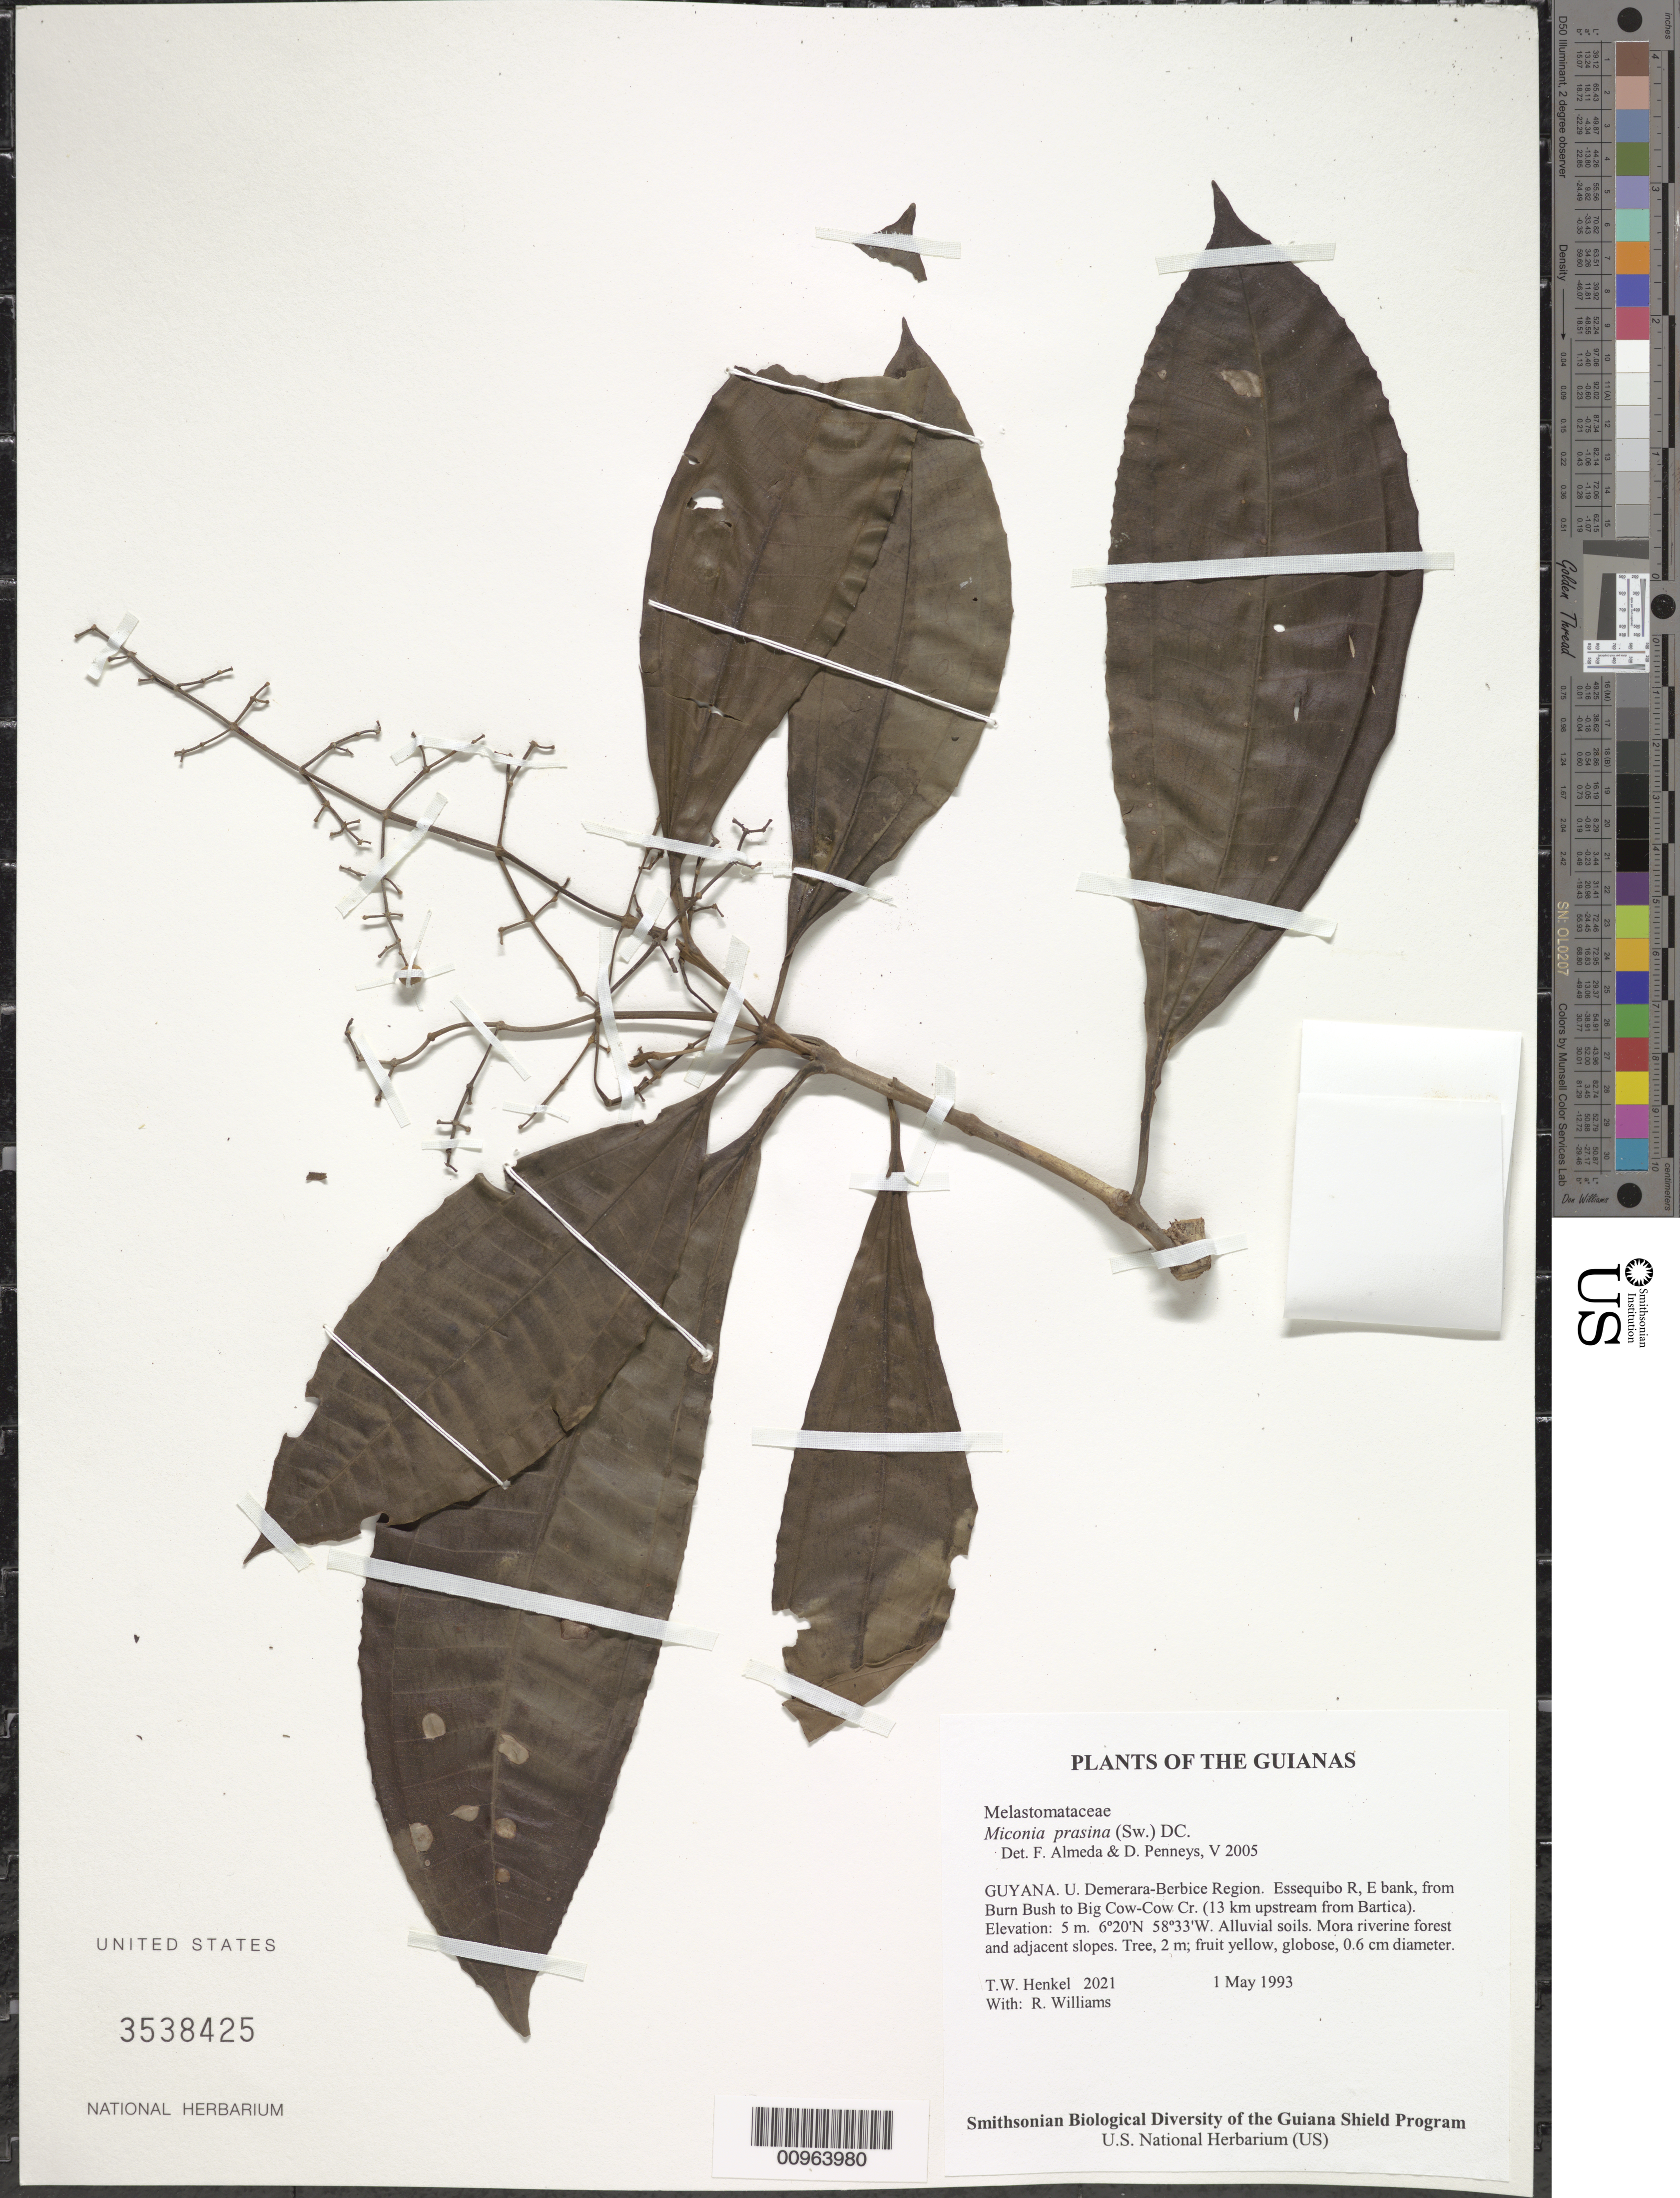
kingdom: Plantae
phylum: Tracheophyta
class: Magnoliopsida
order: Myrtales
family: Melastomataceae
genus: Miconia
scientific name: Miconia prasina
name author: (Sw.) DC.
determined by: Almeda, F.; Penneys, D. S.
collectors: T. Henkel & R. Williams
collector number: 2021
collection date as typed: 1 May 1993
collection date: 1993-05-01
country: Guyana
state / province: U. Demerara-Berbice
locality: Essequibo R, E bank, from Burn Bush to Big Cow-Cow Cr. (13 km upstream from Bartica)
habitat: Alluvial soils. Mora riverine forest and adjacent slopes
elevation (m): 5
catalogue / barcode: US 3538425